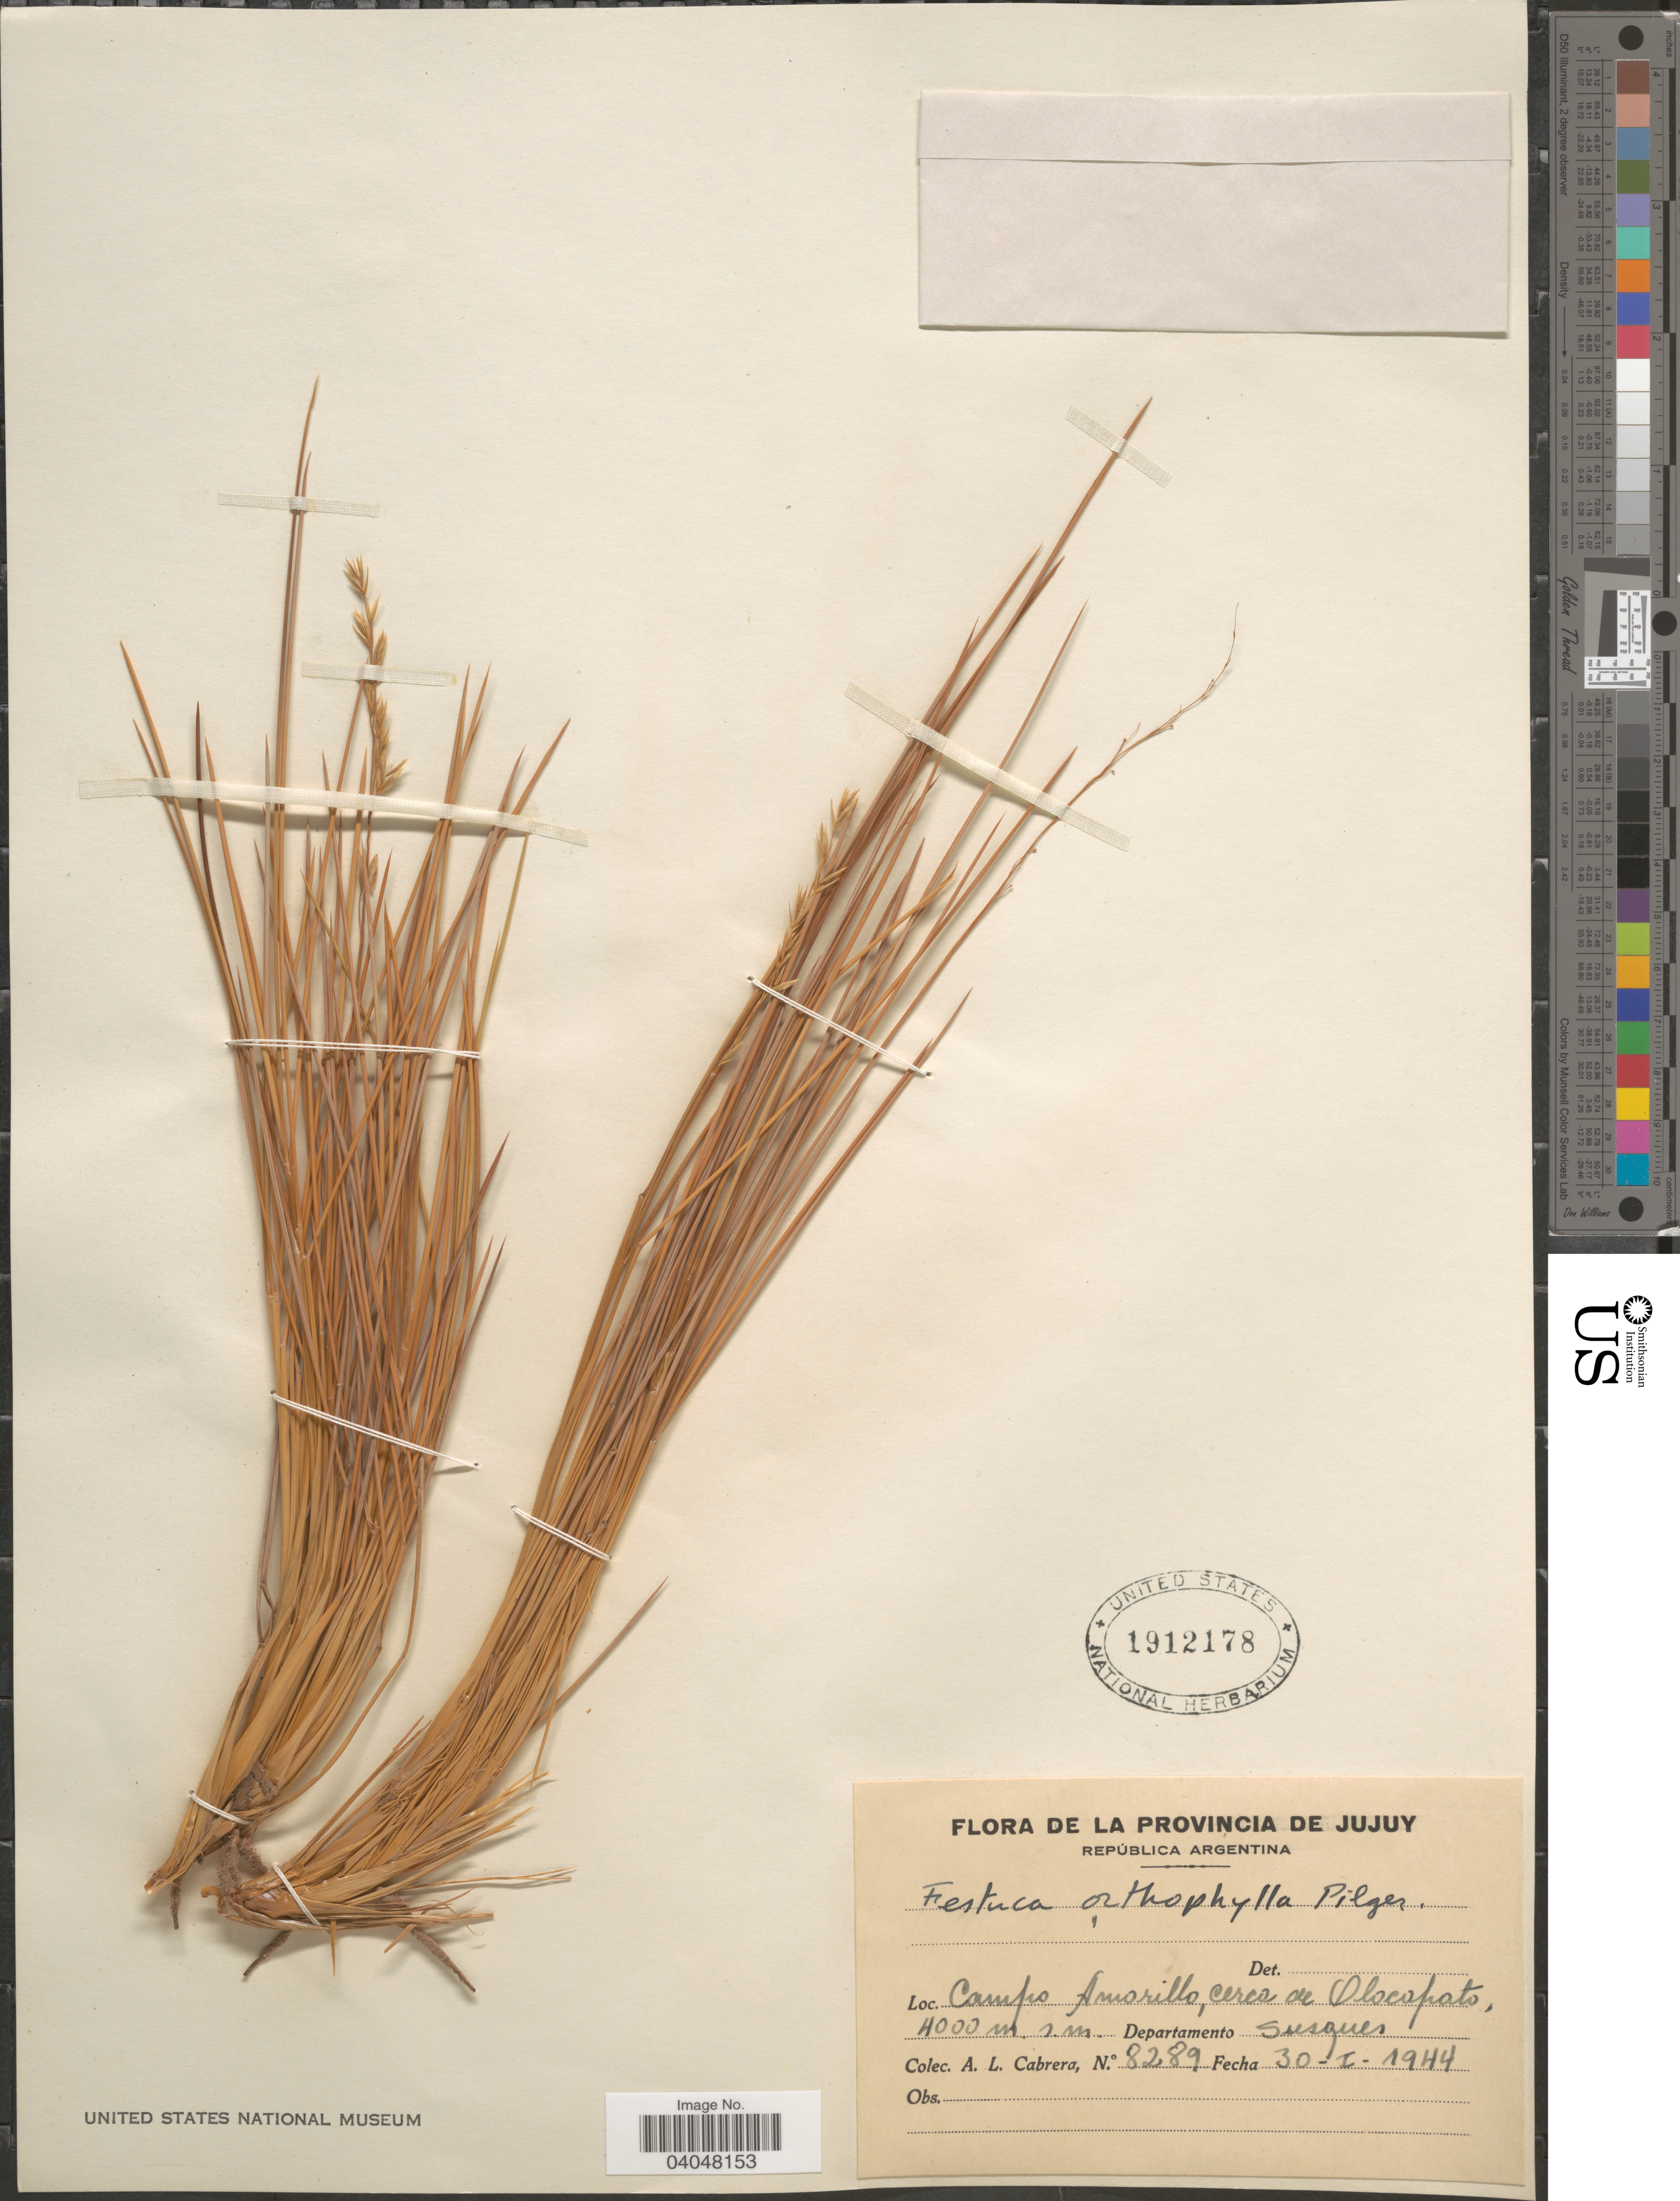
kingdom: Plantae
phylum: Tracheophyta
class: Liliopsida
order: Poales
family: Poaceae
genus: Festuca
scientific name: Festuca orthophylla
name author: Pilg.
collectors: A. L. Cabrera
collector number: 8289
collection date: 1944-01-30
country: Argentina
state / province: Jujuy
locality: República Argentina. Campo Amarillo, cerca de Olocapato. Departamento Susques.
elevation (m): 4000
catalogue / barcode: US 1912178